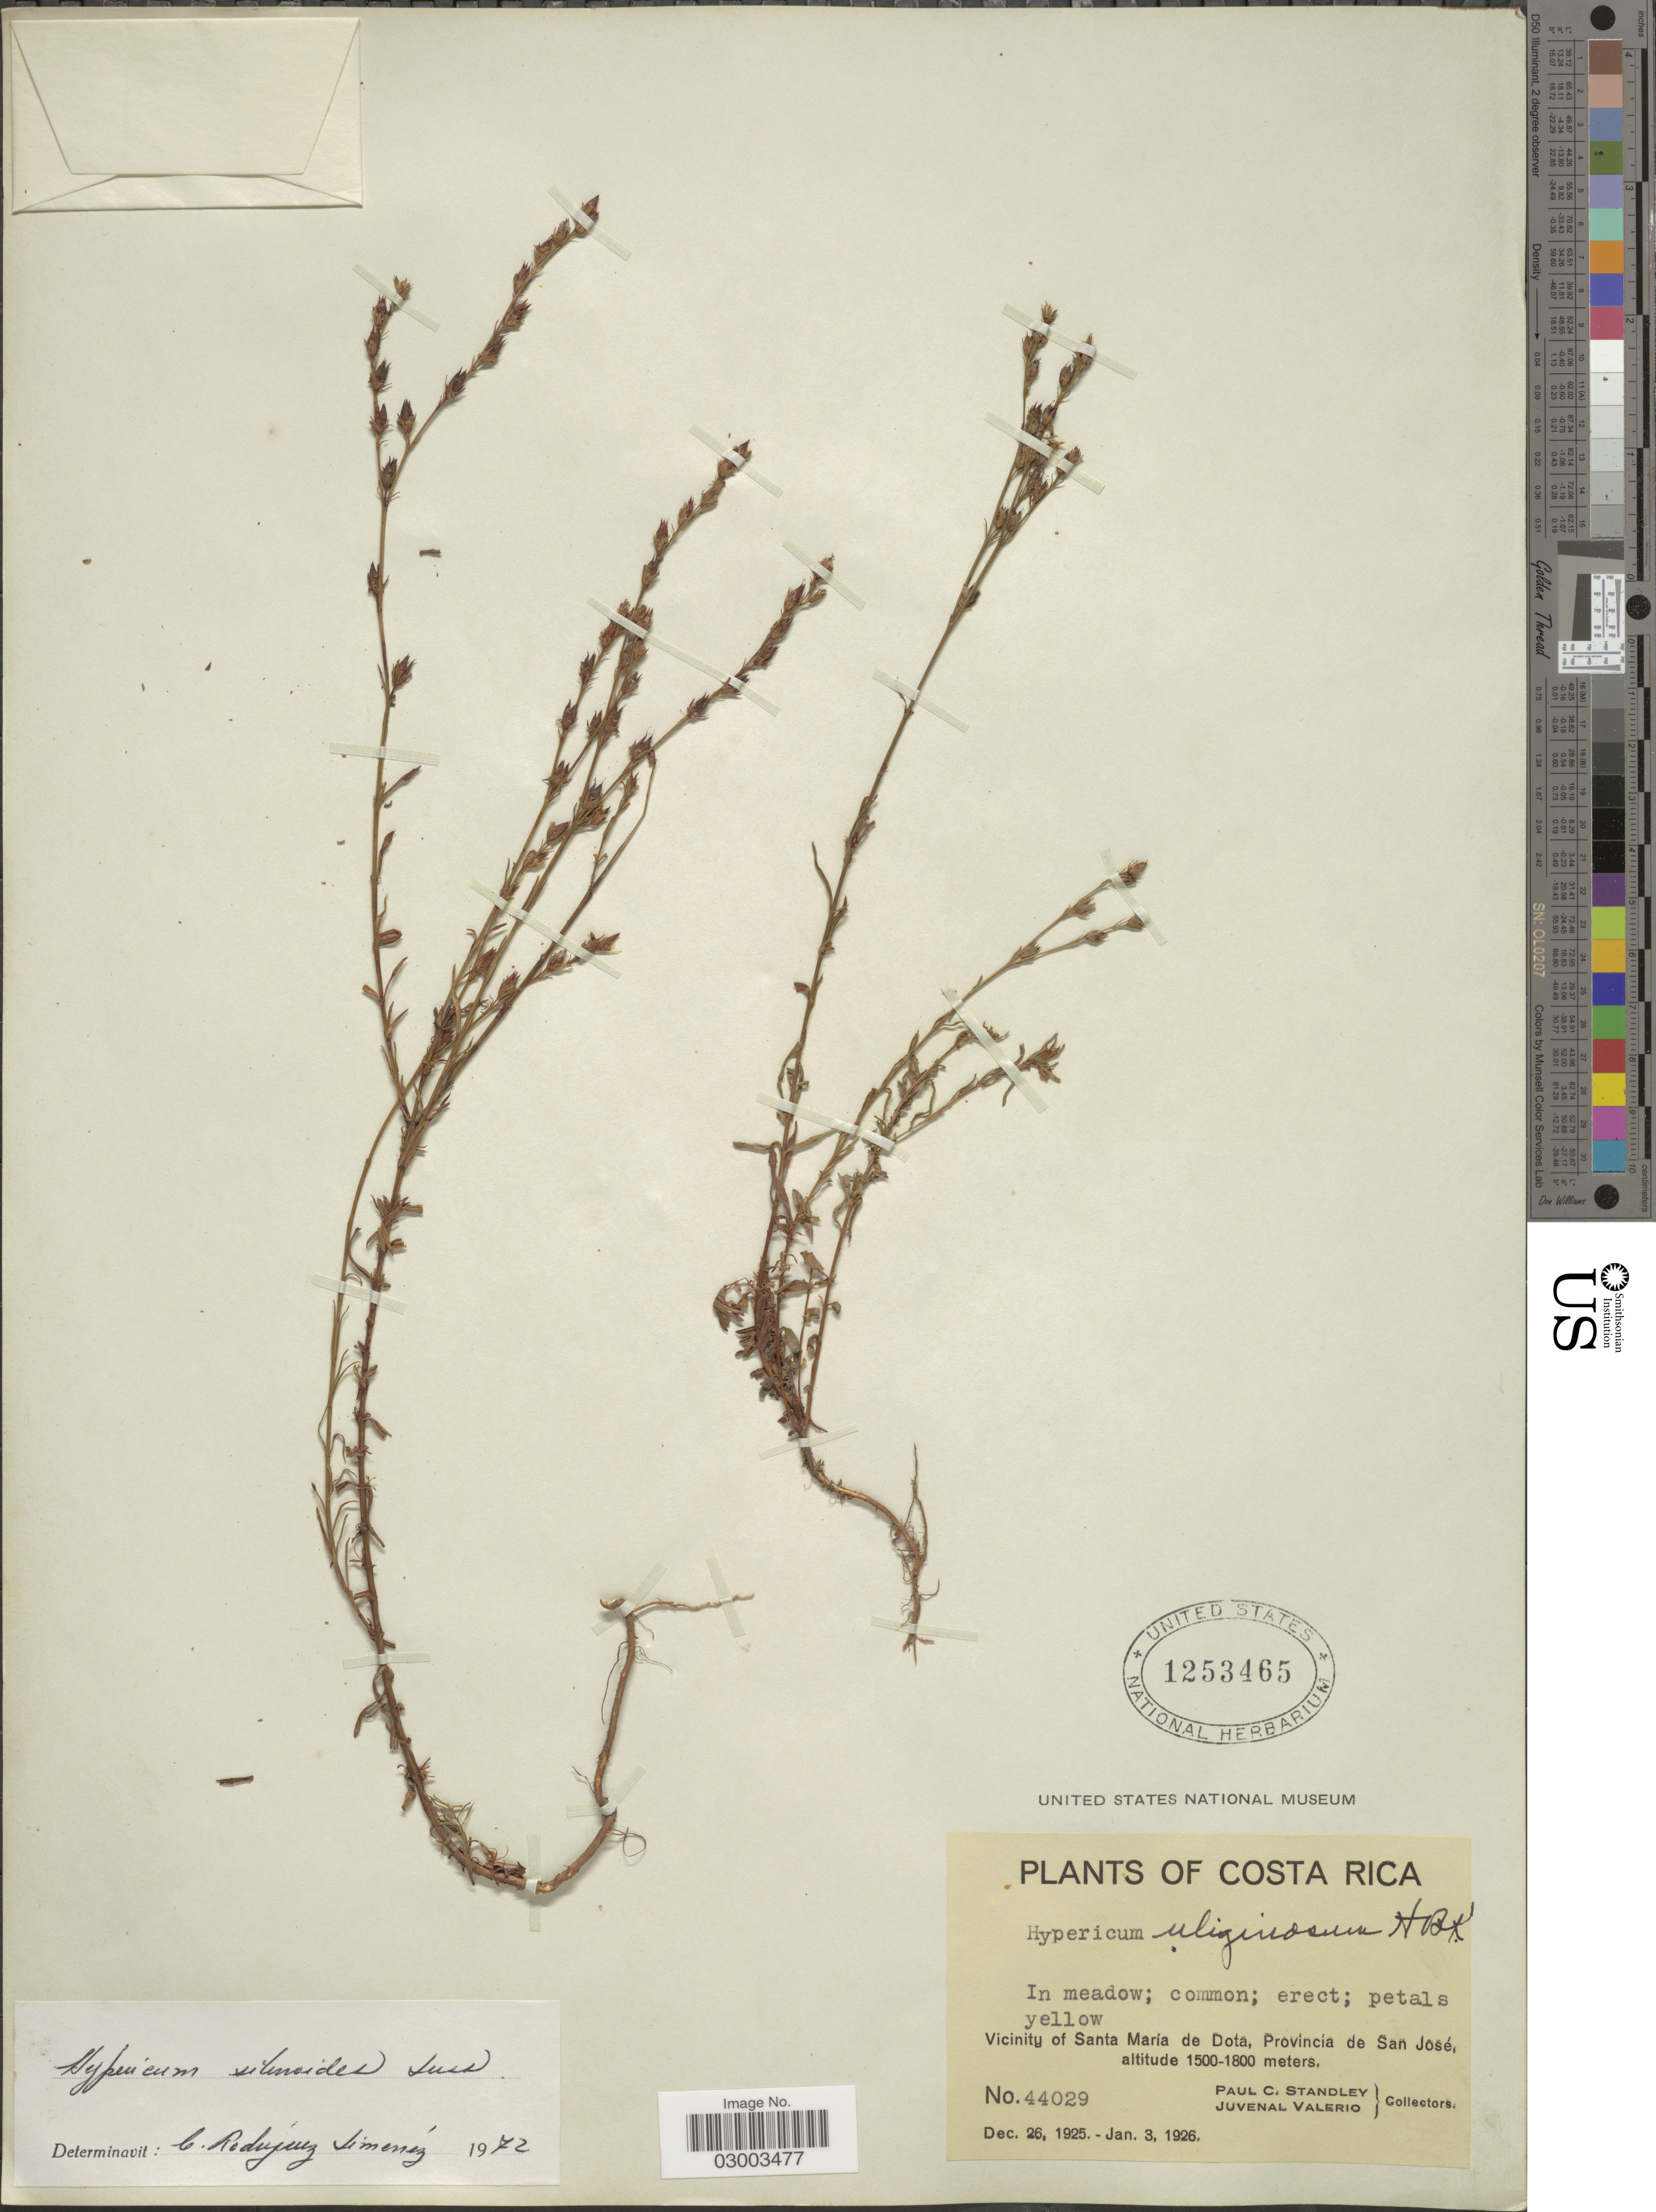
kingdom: Plantae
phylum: Tracheophyta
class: Magnoliopsida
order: Malpighiales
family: Hypericaceae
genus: Hypericum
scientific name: Hypericum silenoides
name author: Juss.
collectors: P. C. Standley & J. Valerio R.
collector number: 44029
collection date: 1925-12-26/1926-01-03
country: Costa Rica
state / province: San José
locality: Vicinity of Santa María de Dota.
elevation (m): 1500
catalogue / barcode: US 1253465